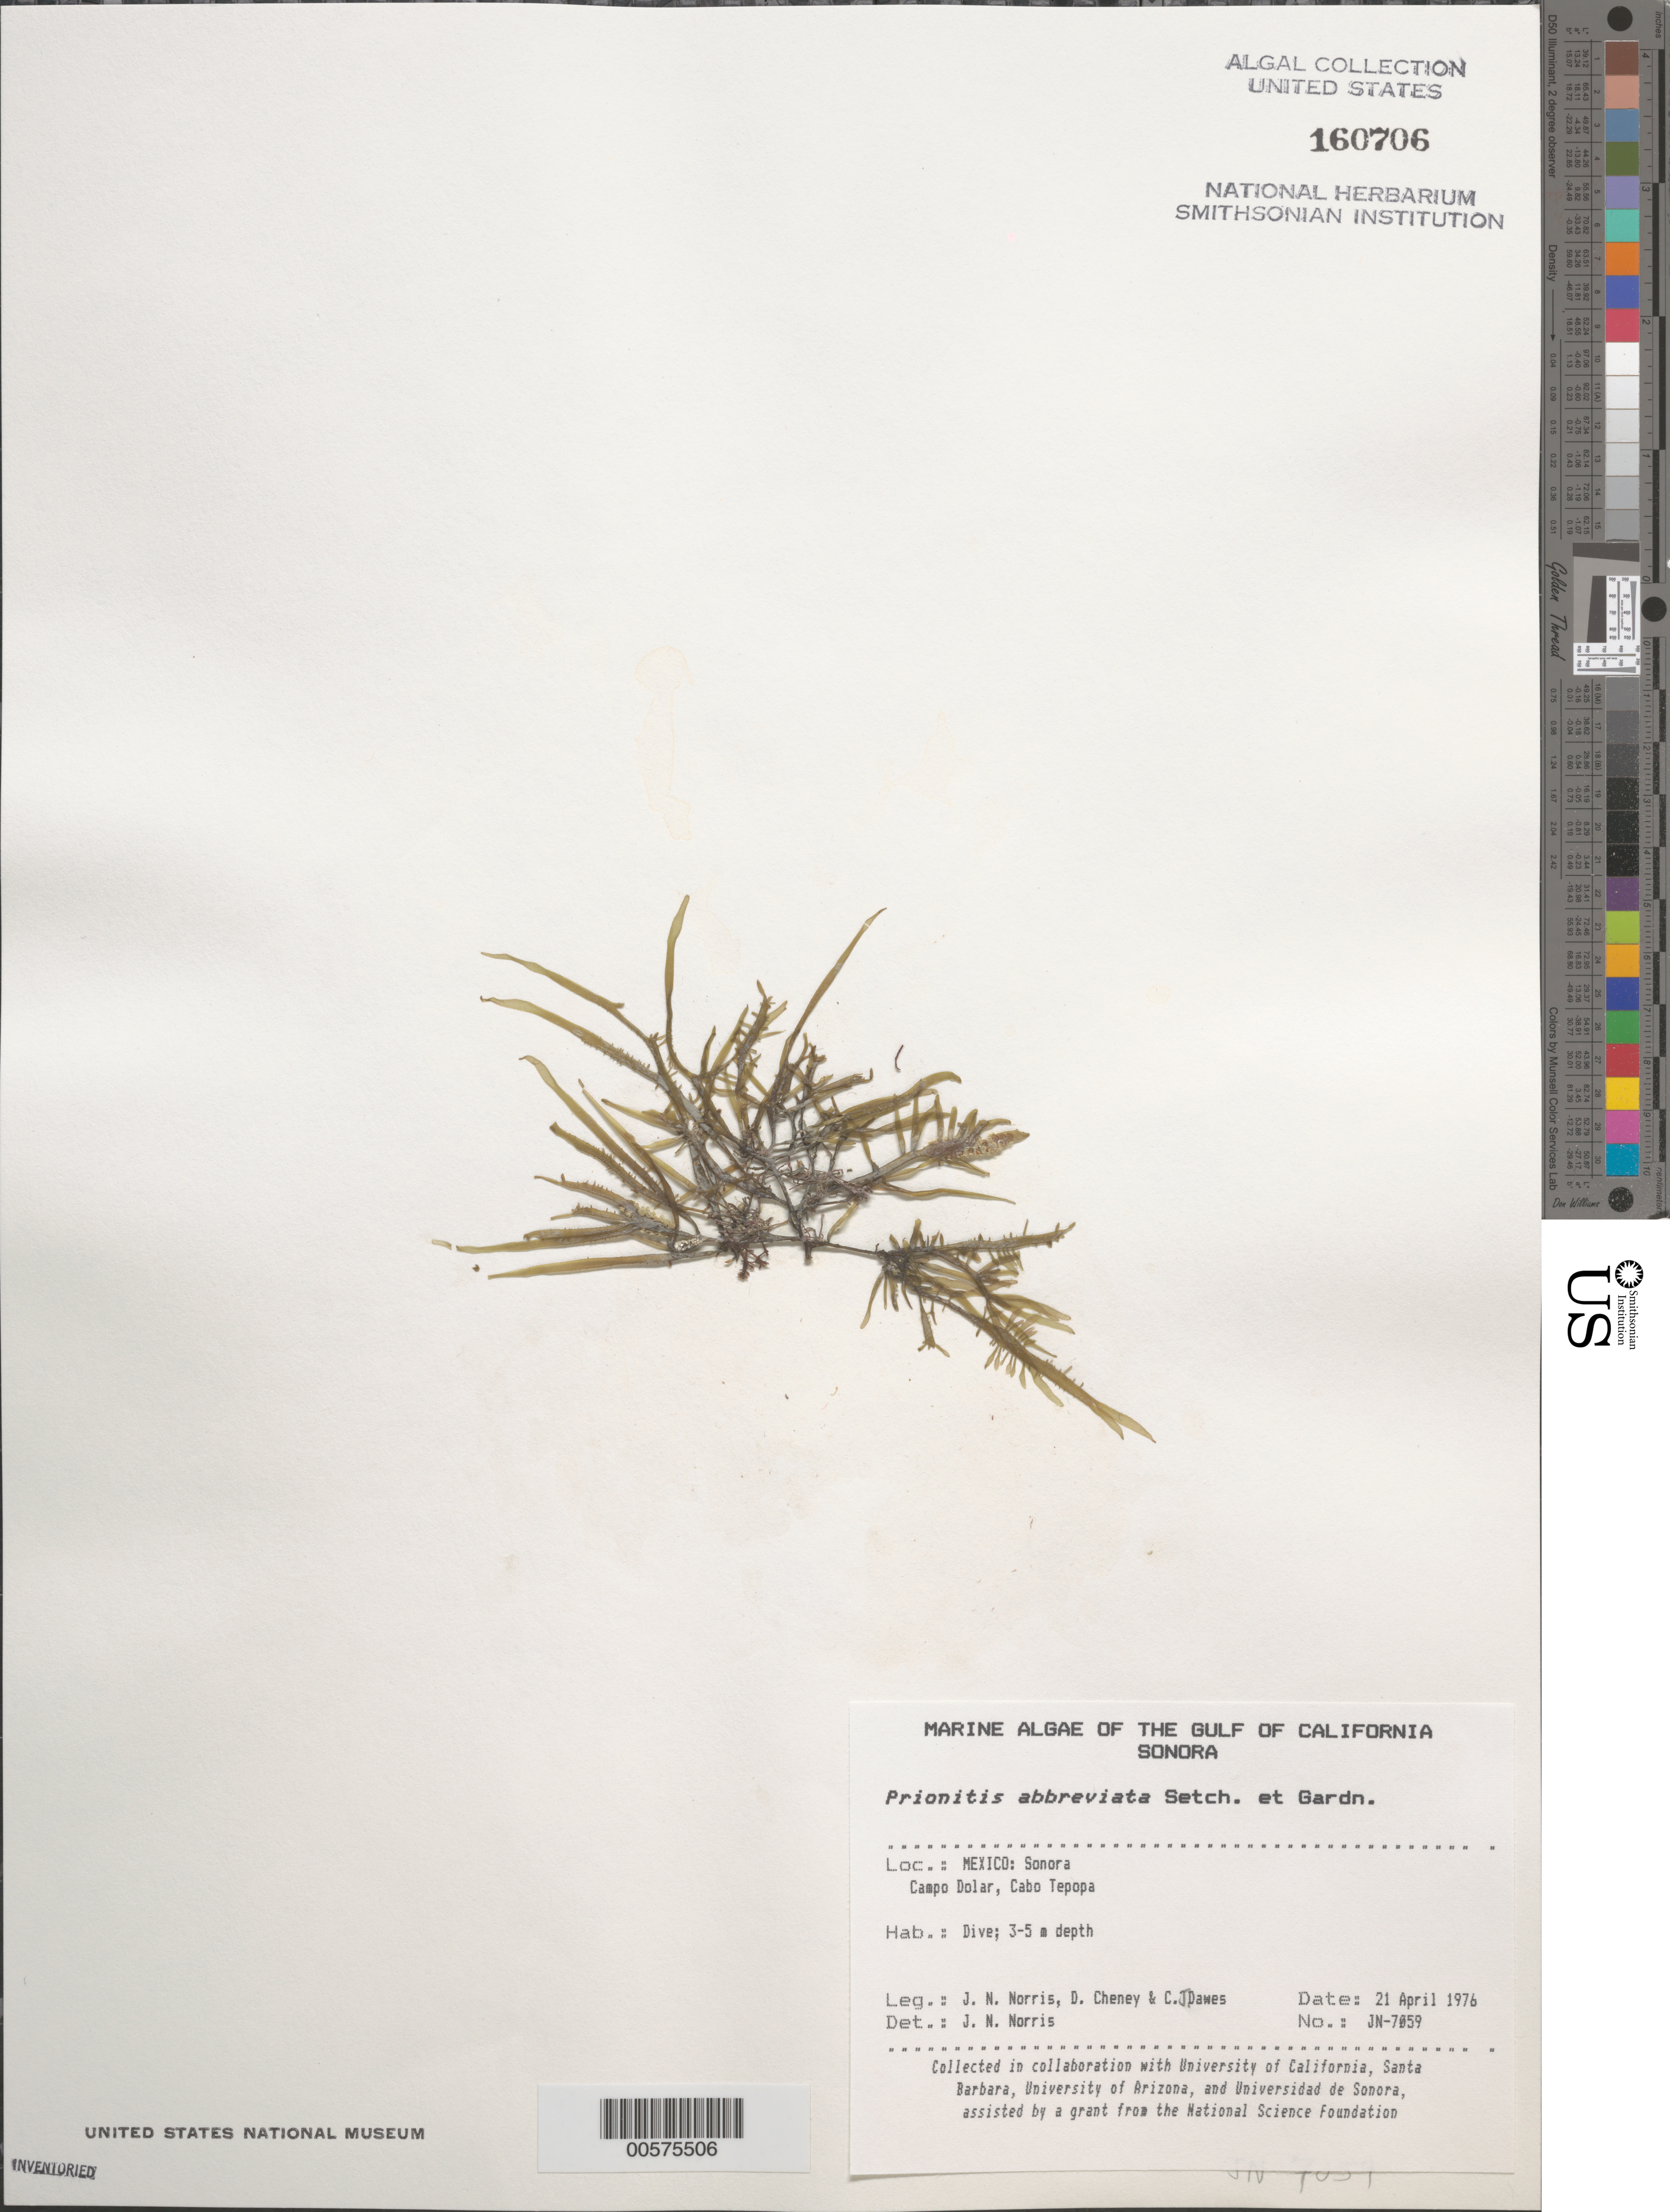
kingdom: Plantae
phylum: Rhodophyta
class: Florideophyceae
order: Cryptonemiales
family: Cryptonemiaceae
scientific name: Prionitis abbreviata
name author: Setchell & N.L. Gardner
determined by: Norris, James N.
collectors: J. N. Norris, D. Cheney & C. Dawes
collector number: JN-7059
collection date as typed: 21 Apr 1976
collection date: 1976-04-21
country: Mexico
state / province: Sonora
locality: Campo Dolar, Cabo Tepopa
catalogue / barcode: US 160706